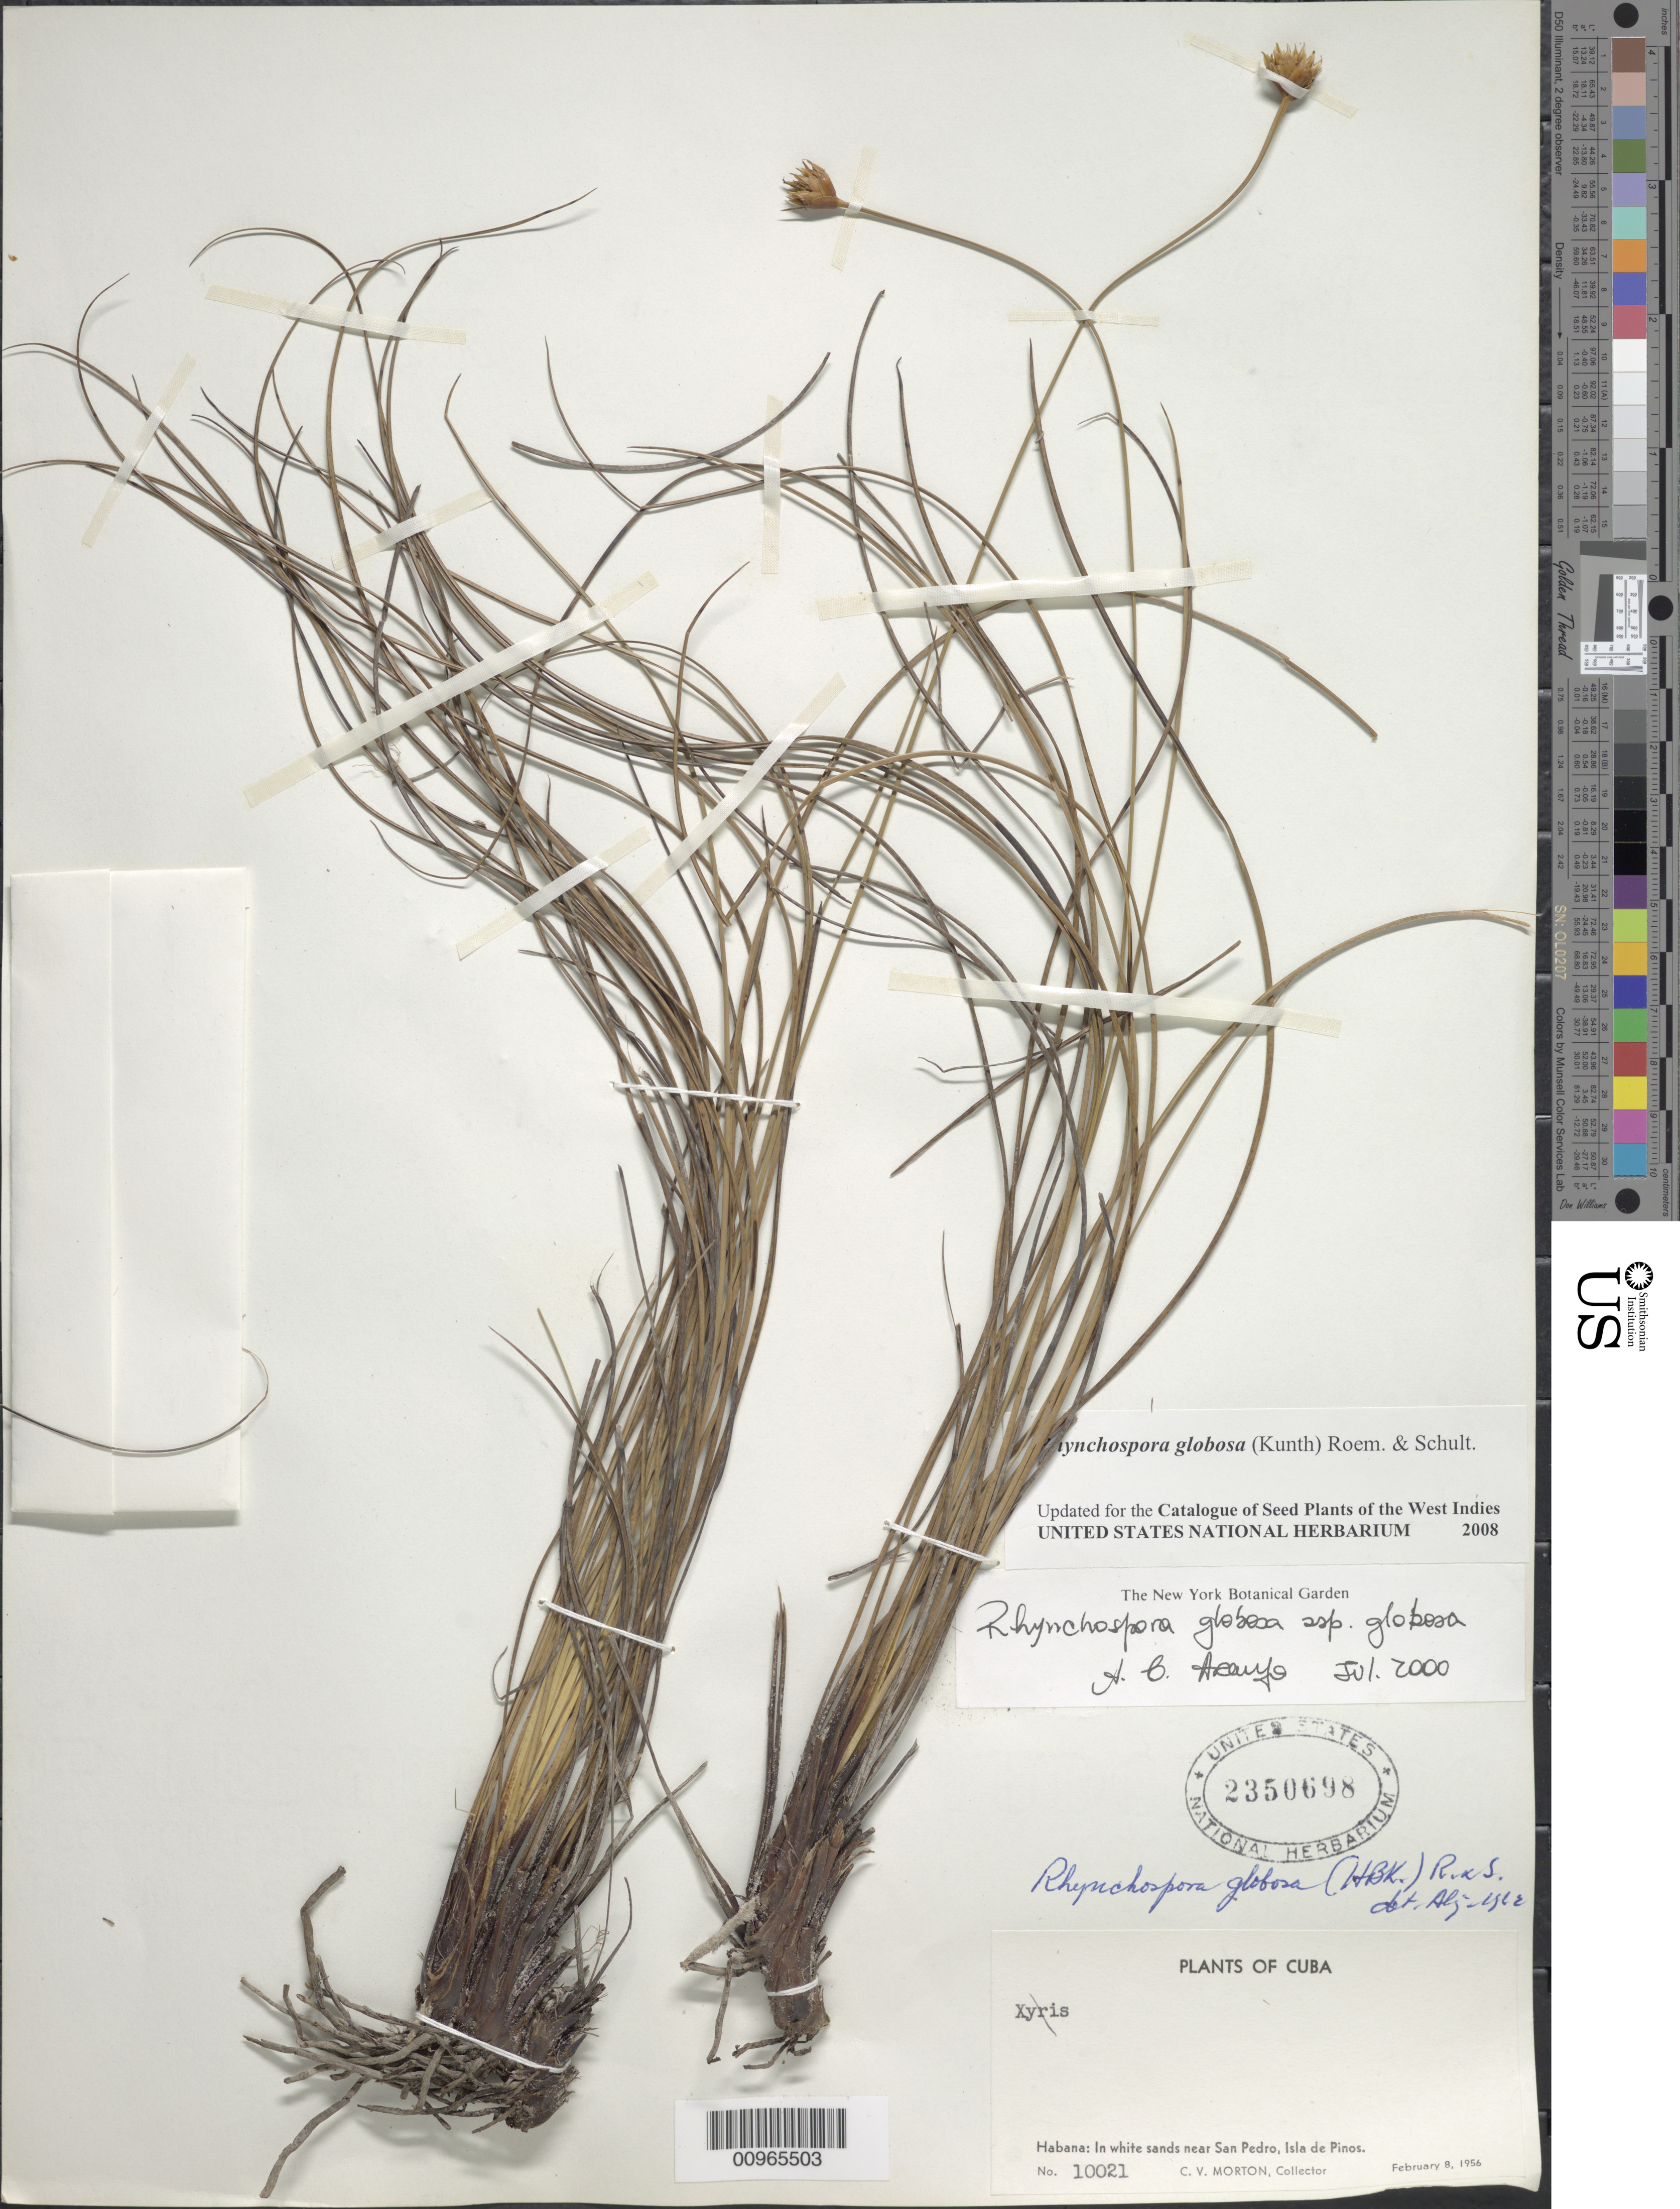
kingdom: Plantae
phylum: Tracheophyta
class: Liliopsida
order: Poales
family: Cyperaceae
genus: Rhynchospora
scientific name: Rhynchospora globosa var. globosa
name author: (Kunth) Roem. & Schult.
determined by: Strong, M. T., (US), Smithsonian Institution - National Museum of Natural History (UNITED STATES)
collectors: C. V. Morton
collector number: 10021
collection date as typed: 08 Feb 1956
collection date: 1956-02-08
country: Cuba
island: Isla de la Juventud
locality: Isle of Pines, near San Pedro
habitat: In white sand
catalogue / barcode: US 2350698